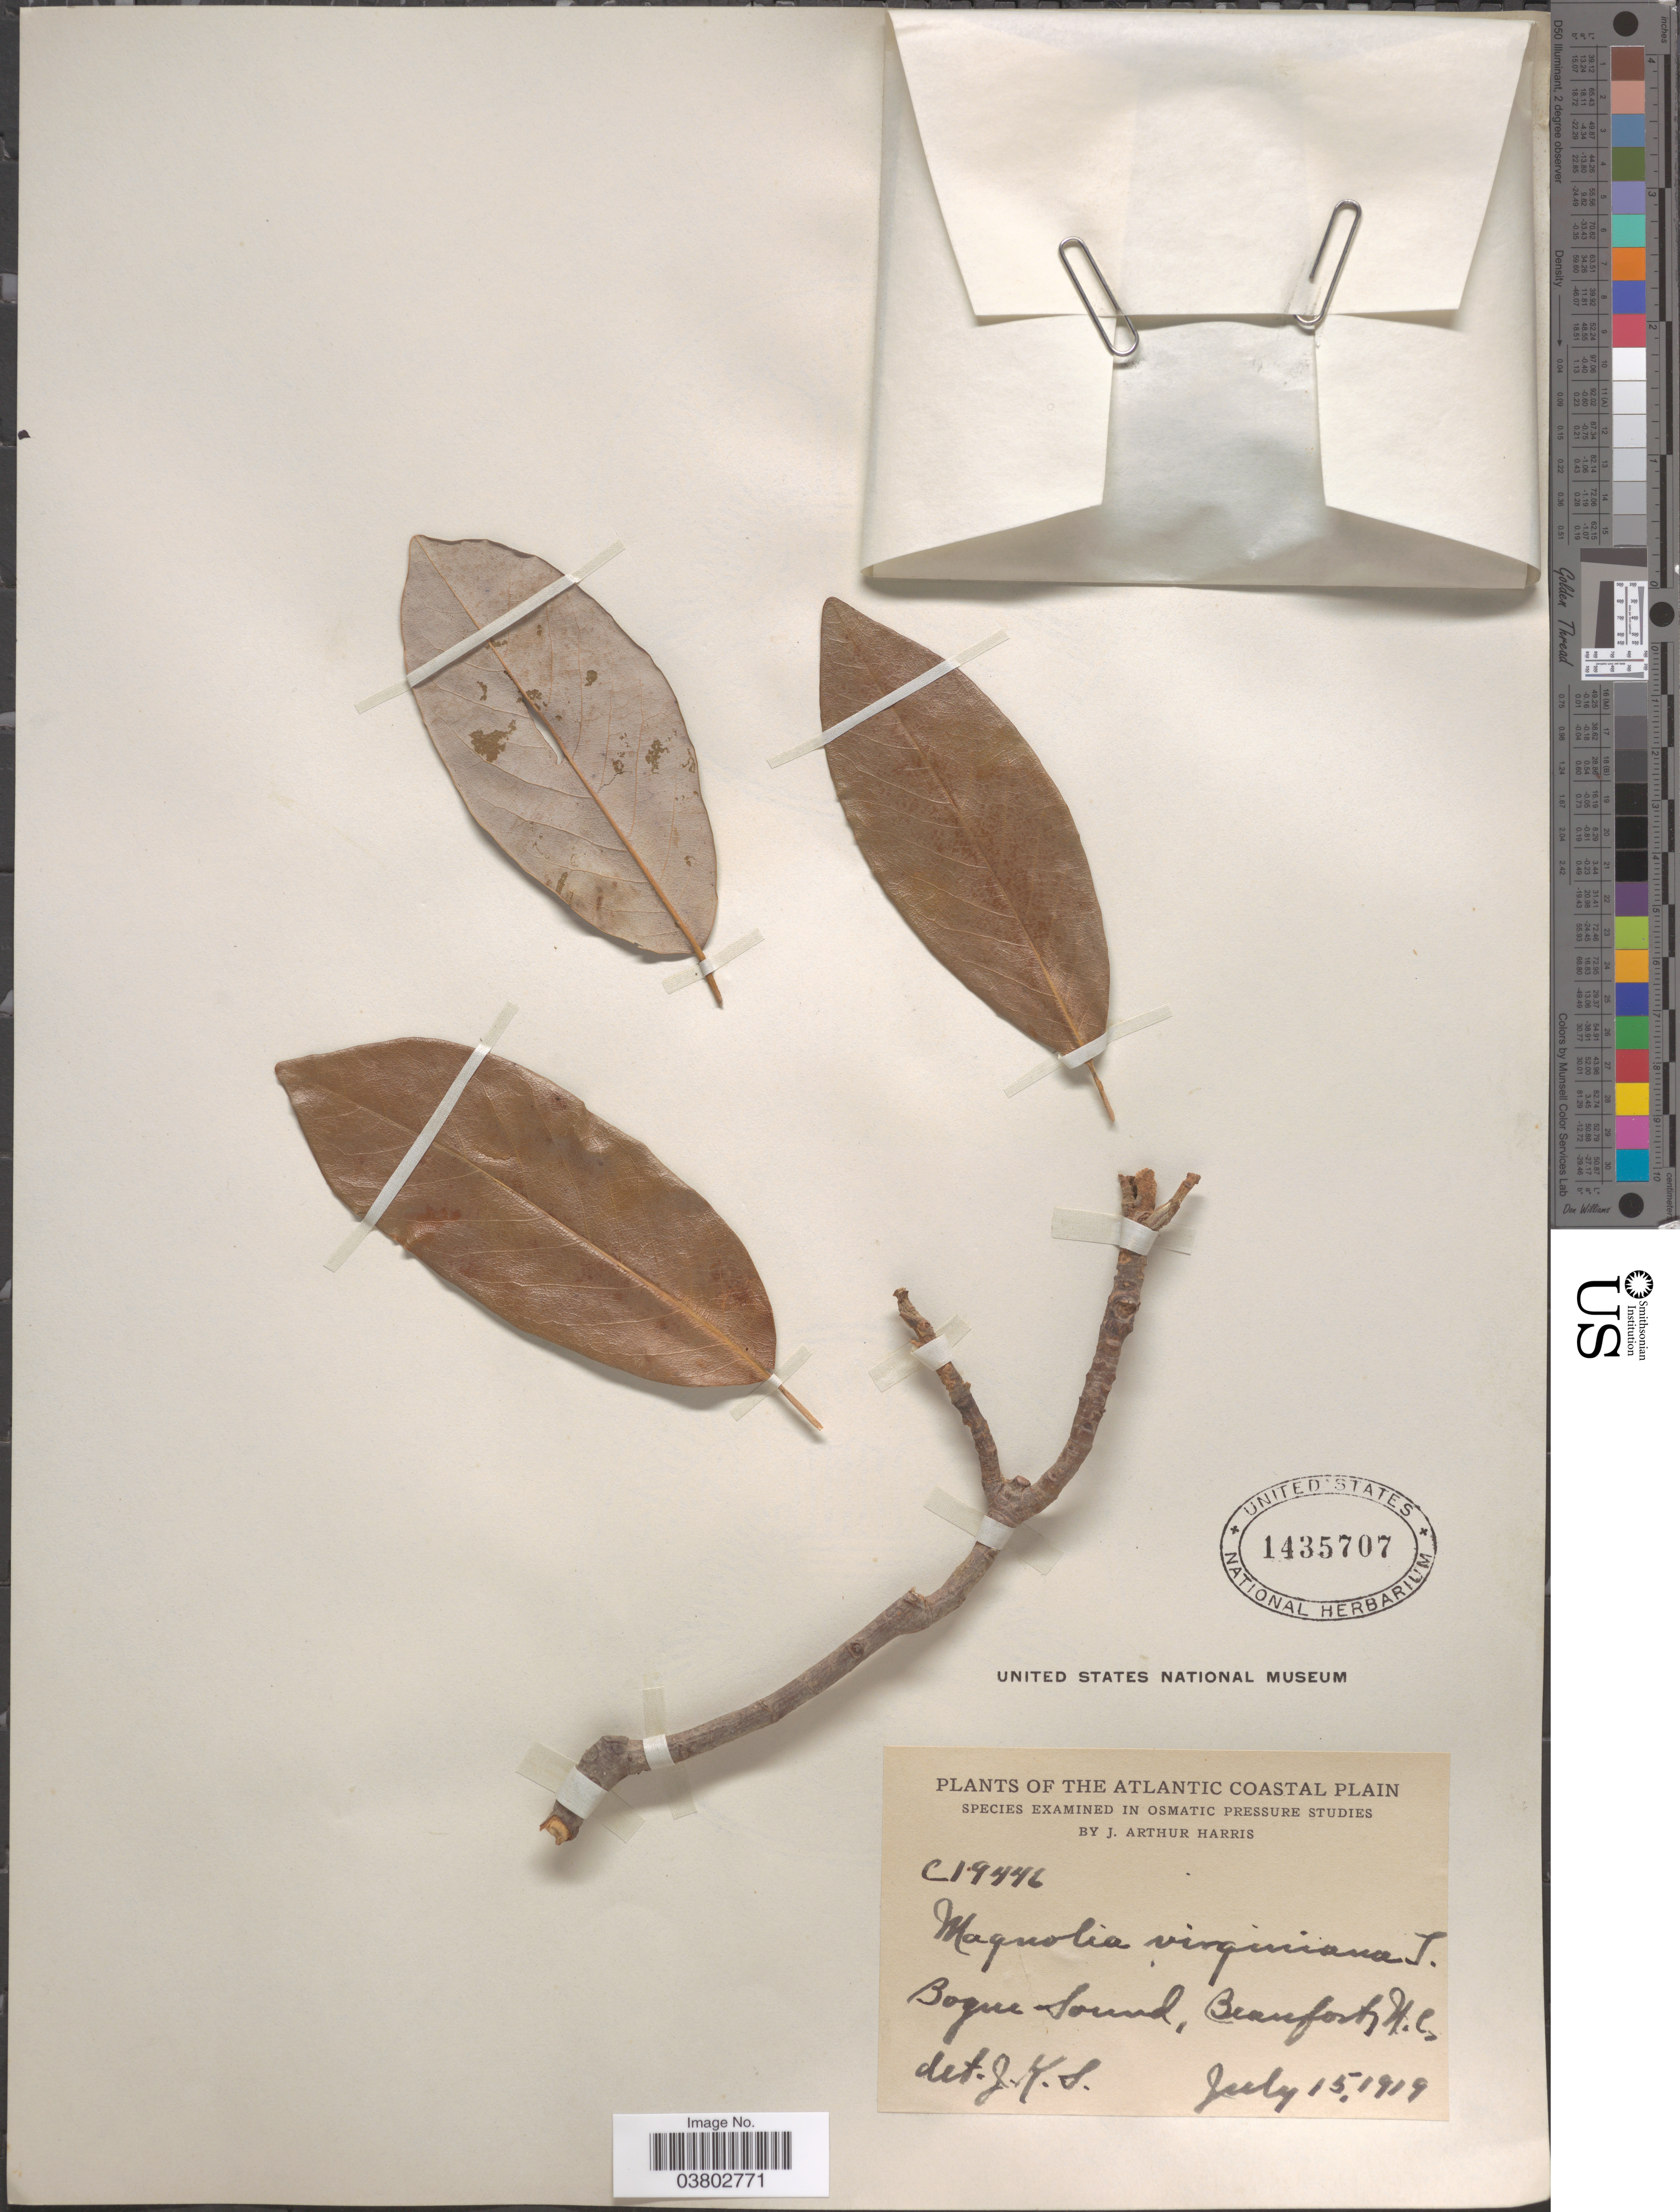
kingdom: Plantae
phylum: Tracheophyta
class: Magnoliopsida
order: Magnoliales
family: Magnoliaceae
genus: Magnolia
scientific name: Magnolia virginiana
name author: L.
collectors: J. A. Harris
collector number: C19446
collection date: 1919-07-15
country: United States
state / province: North Carolina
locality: The Atlantic Coastal Plain. Bogue Sound, Beaufort.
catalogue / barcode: US 1435707